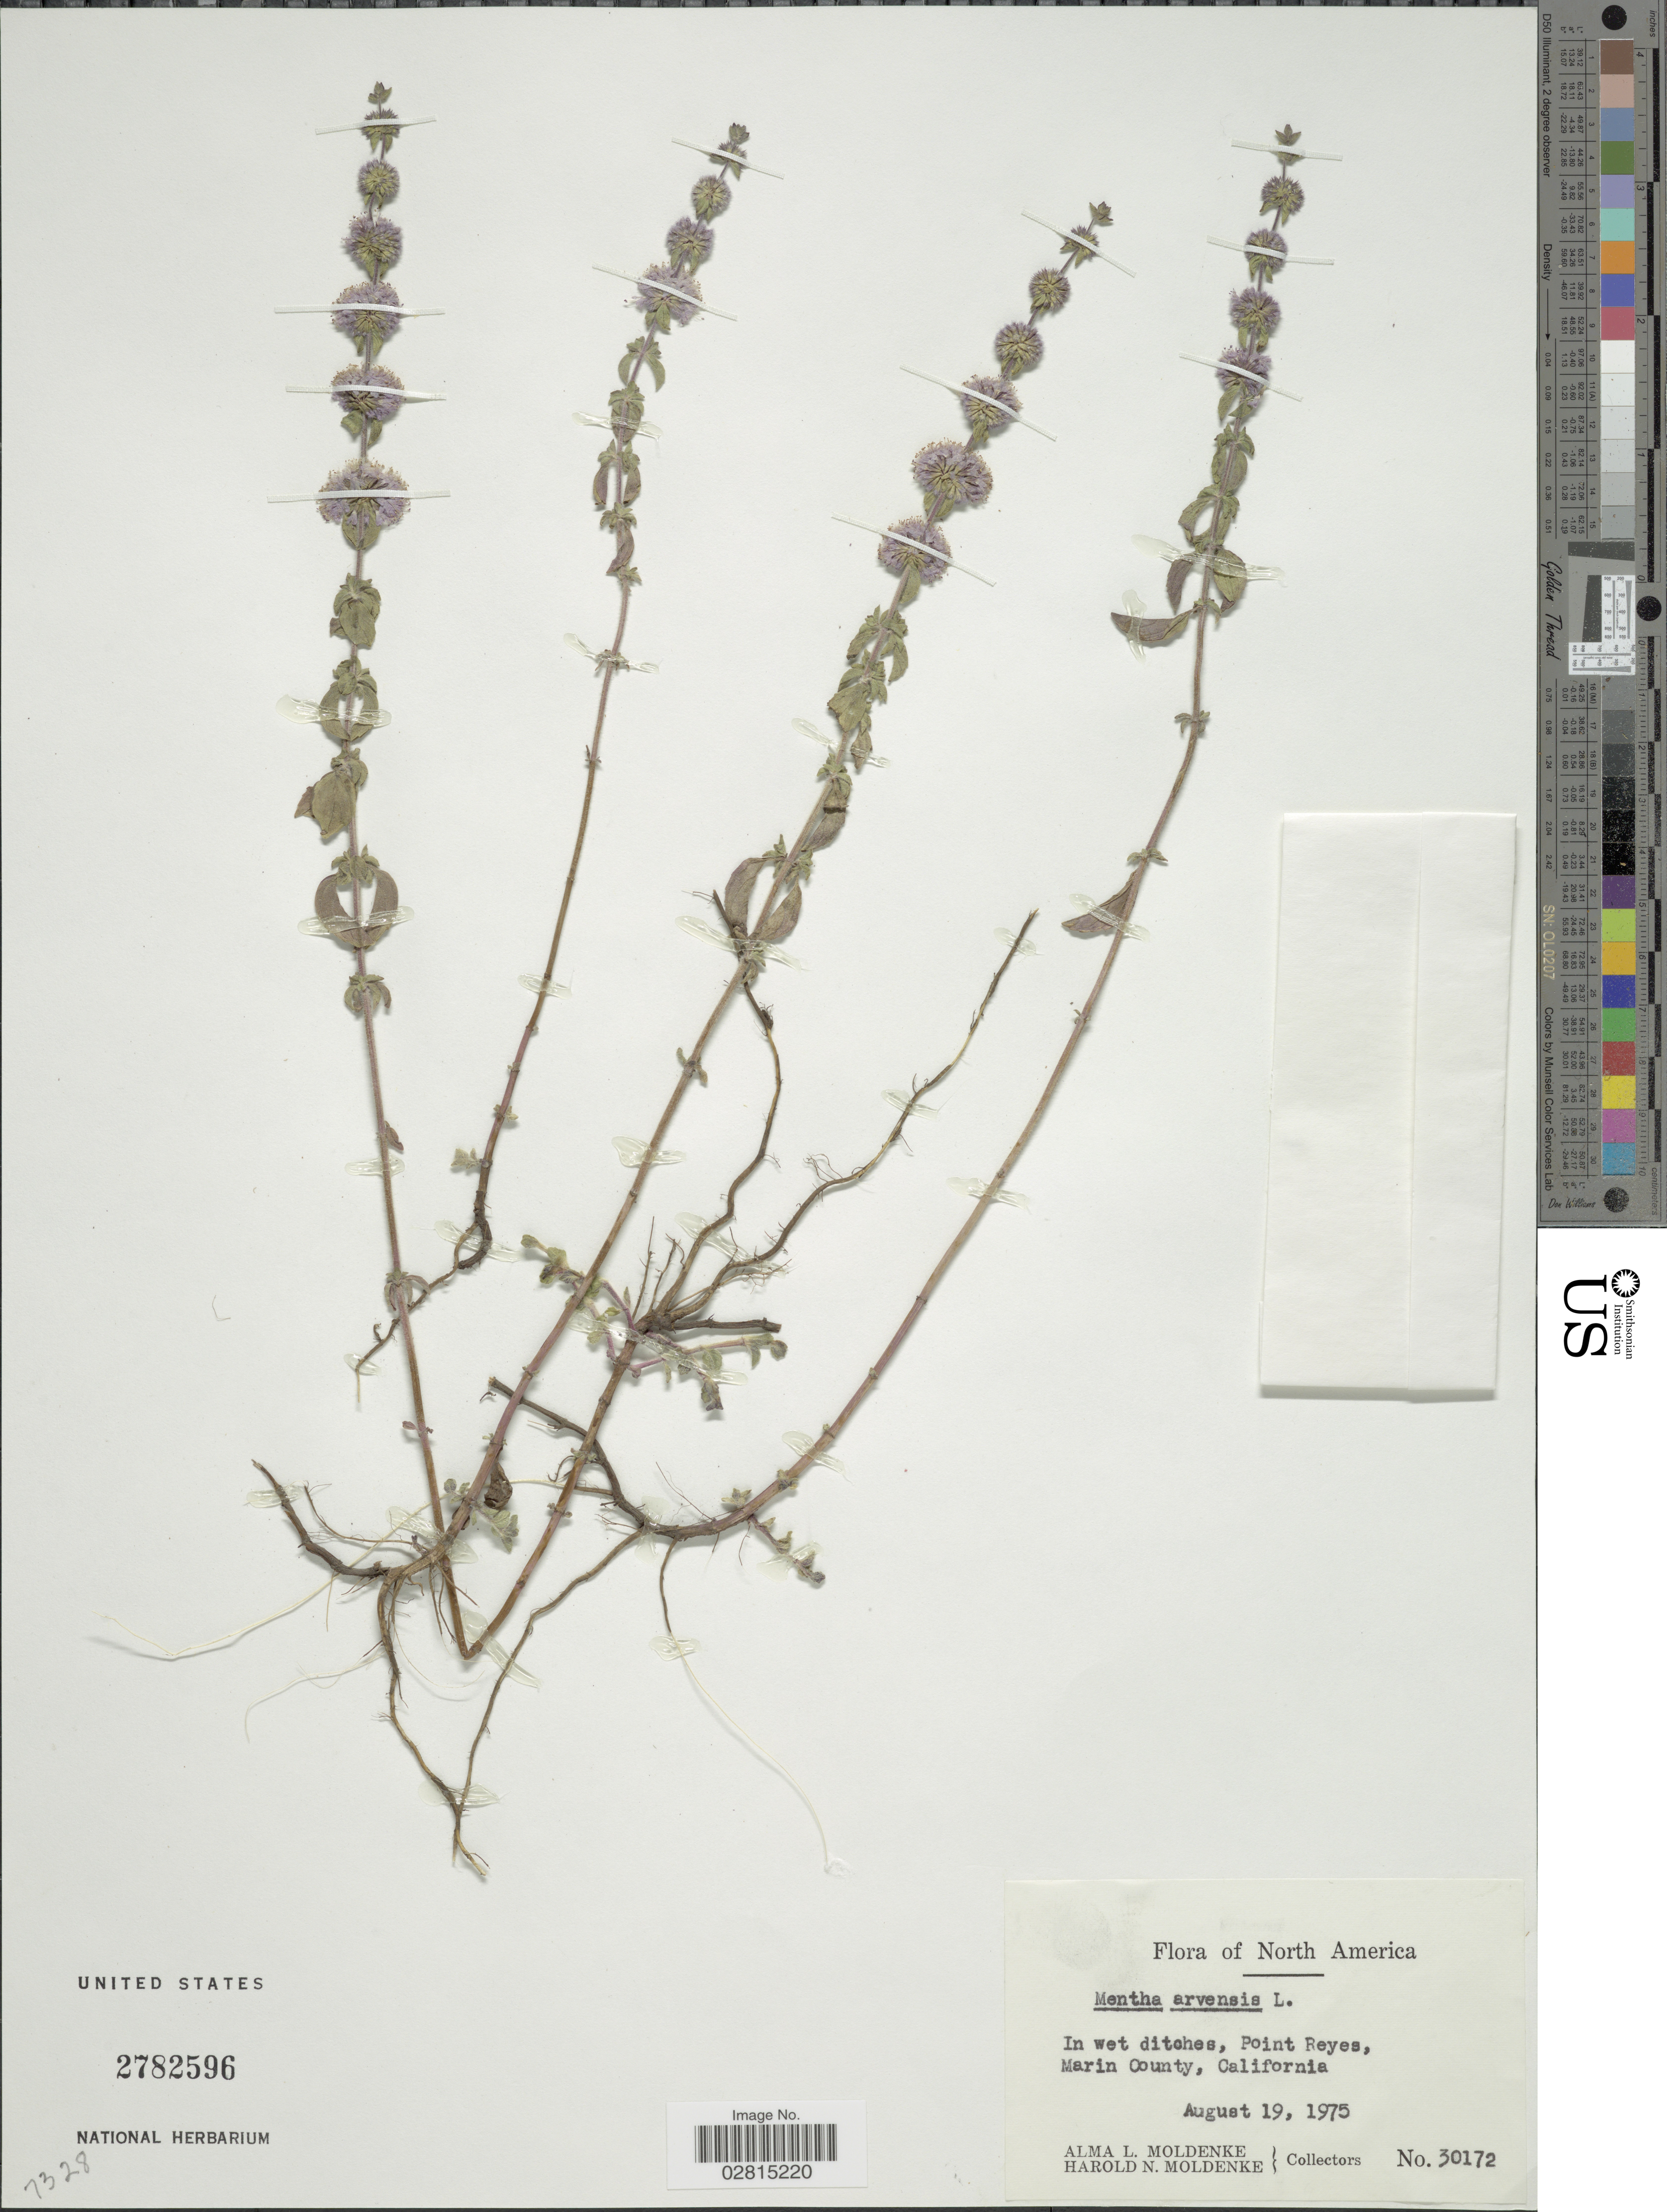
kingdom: Plantae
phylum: Tracheophyta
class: Magnoliopsida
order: Lamiales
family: Lamiaceae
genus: Mentha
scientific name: Mentha arvensis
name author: L.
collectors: A. L. Moldenke & H. N. Moldenke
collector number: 30172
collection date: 1975-08-19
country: United States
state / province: California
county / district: Marin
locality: Point Reyes, Marin County.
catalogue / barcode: US 2782596